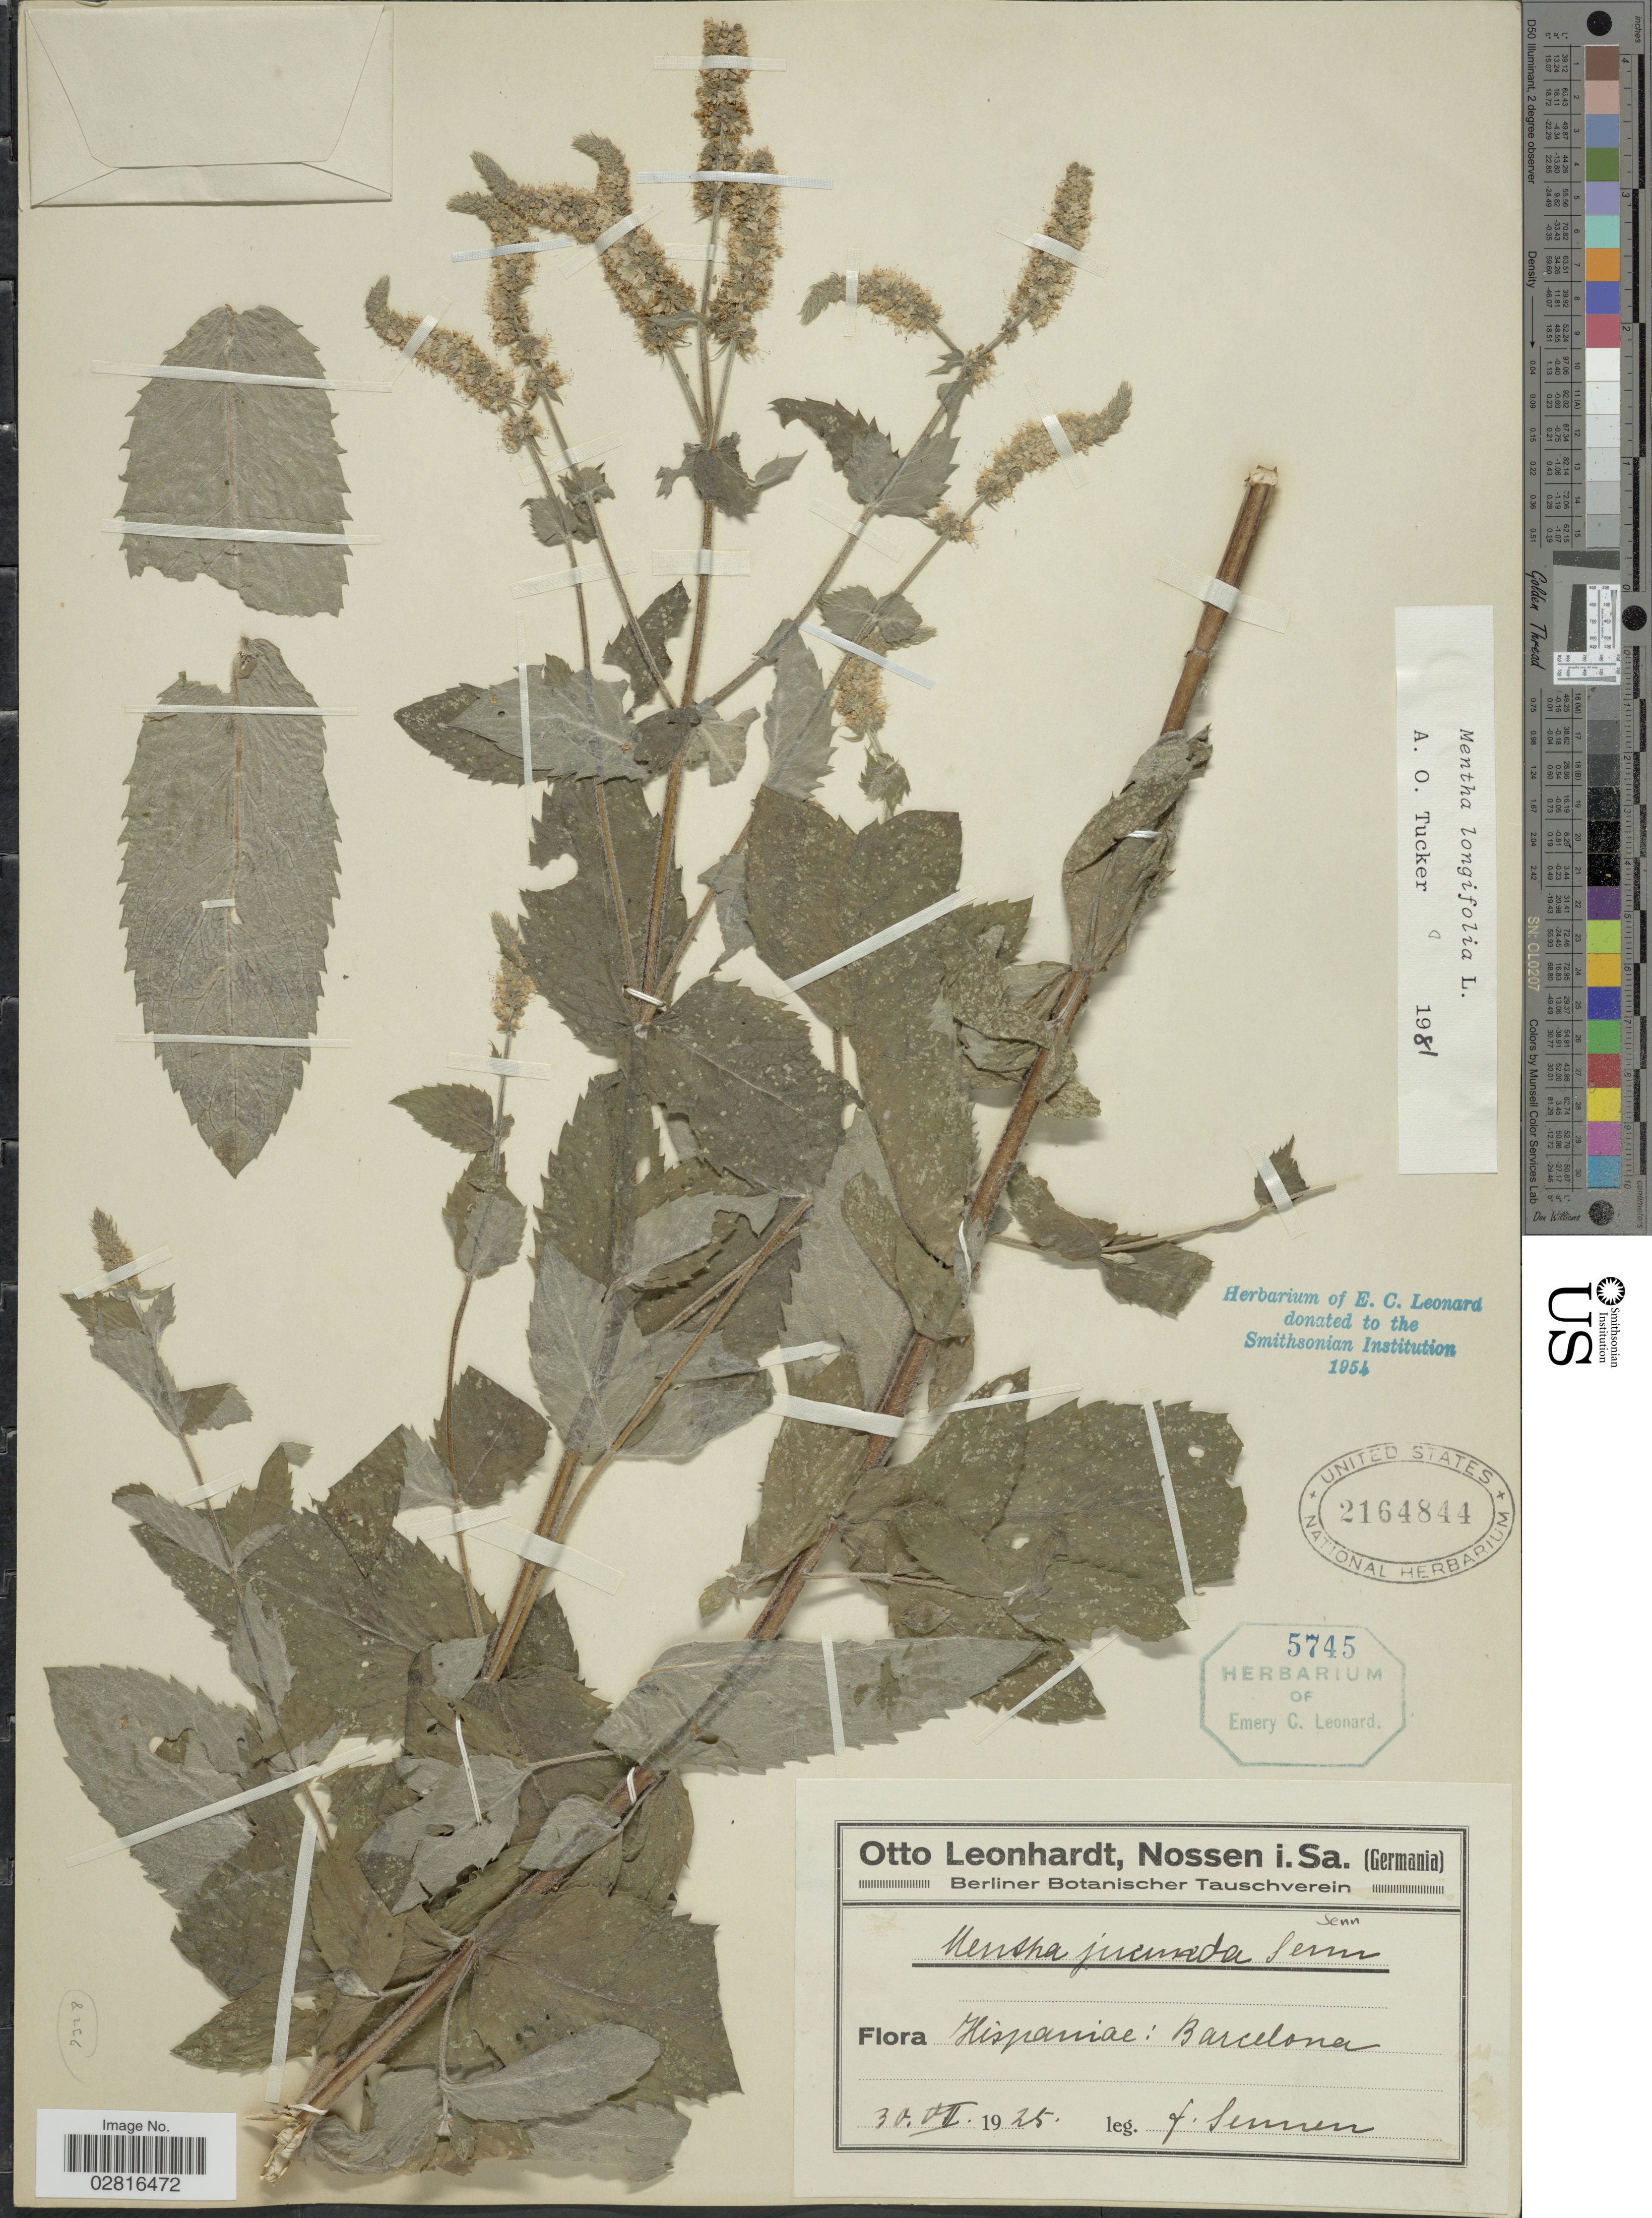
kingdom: Plantae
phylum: Tracheophyta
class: Magnoliopsida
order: Lamiales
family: Lamiaceae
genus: Mentha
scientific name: Mentha longifolia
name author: (L.) L.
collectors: E. Sennen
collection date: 1925-07-30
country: Spain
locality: Barcelona.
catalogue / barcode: US 2164844